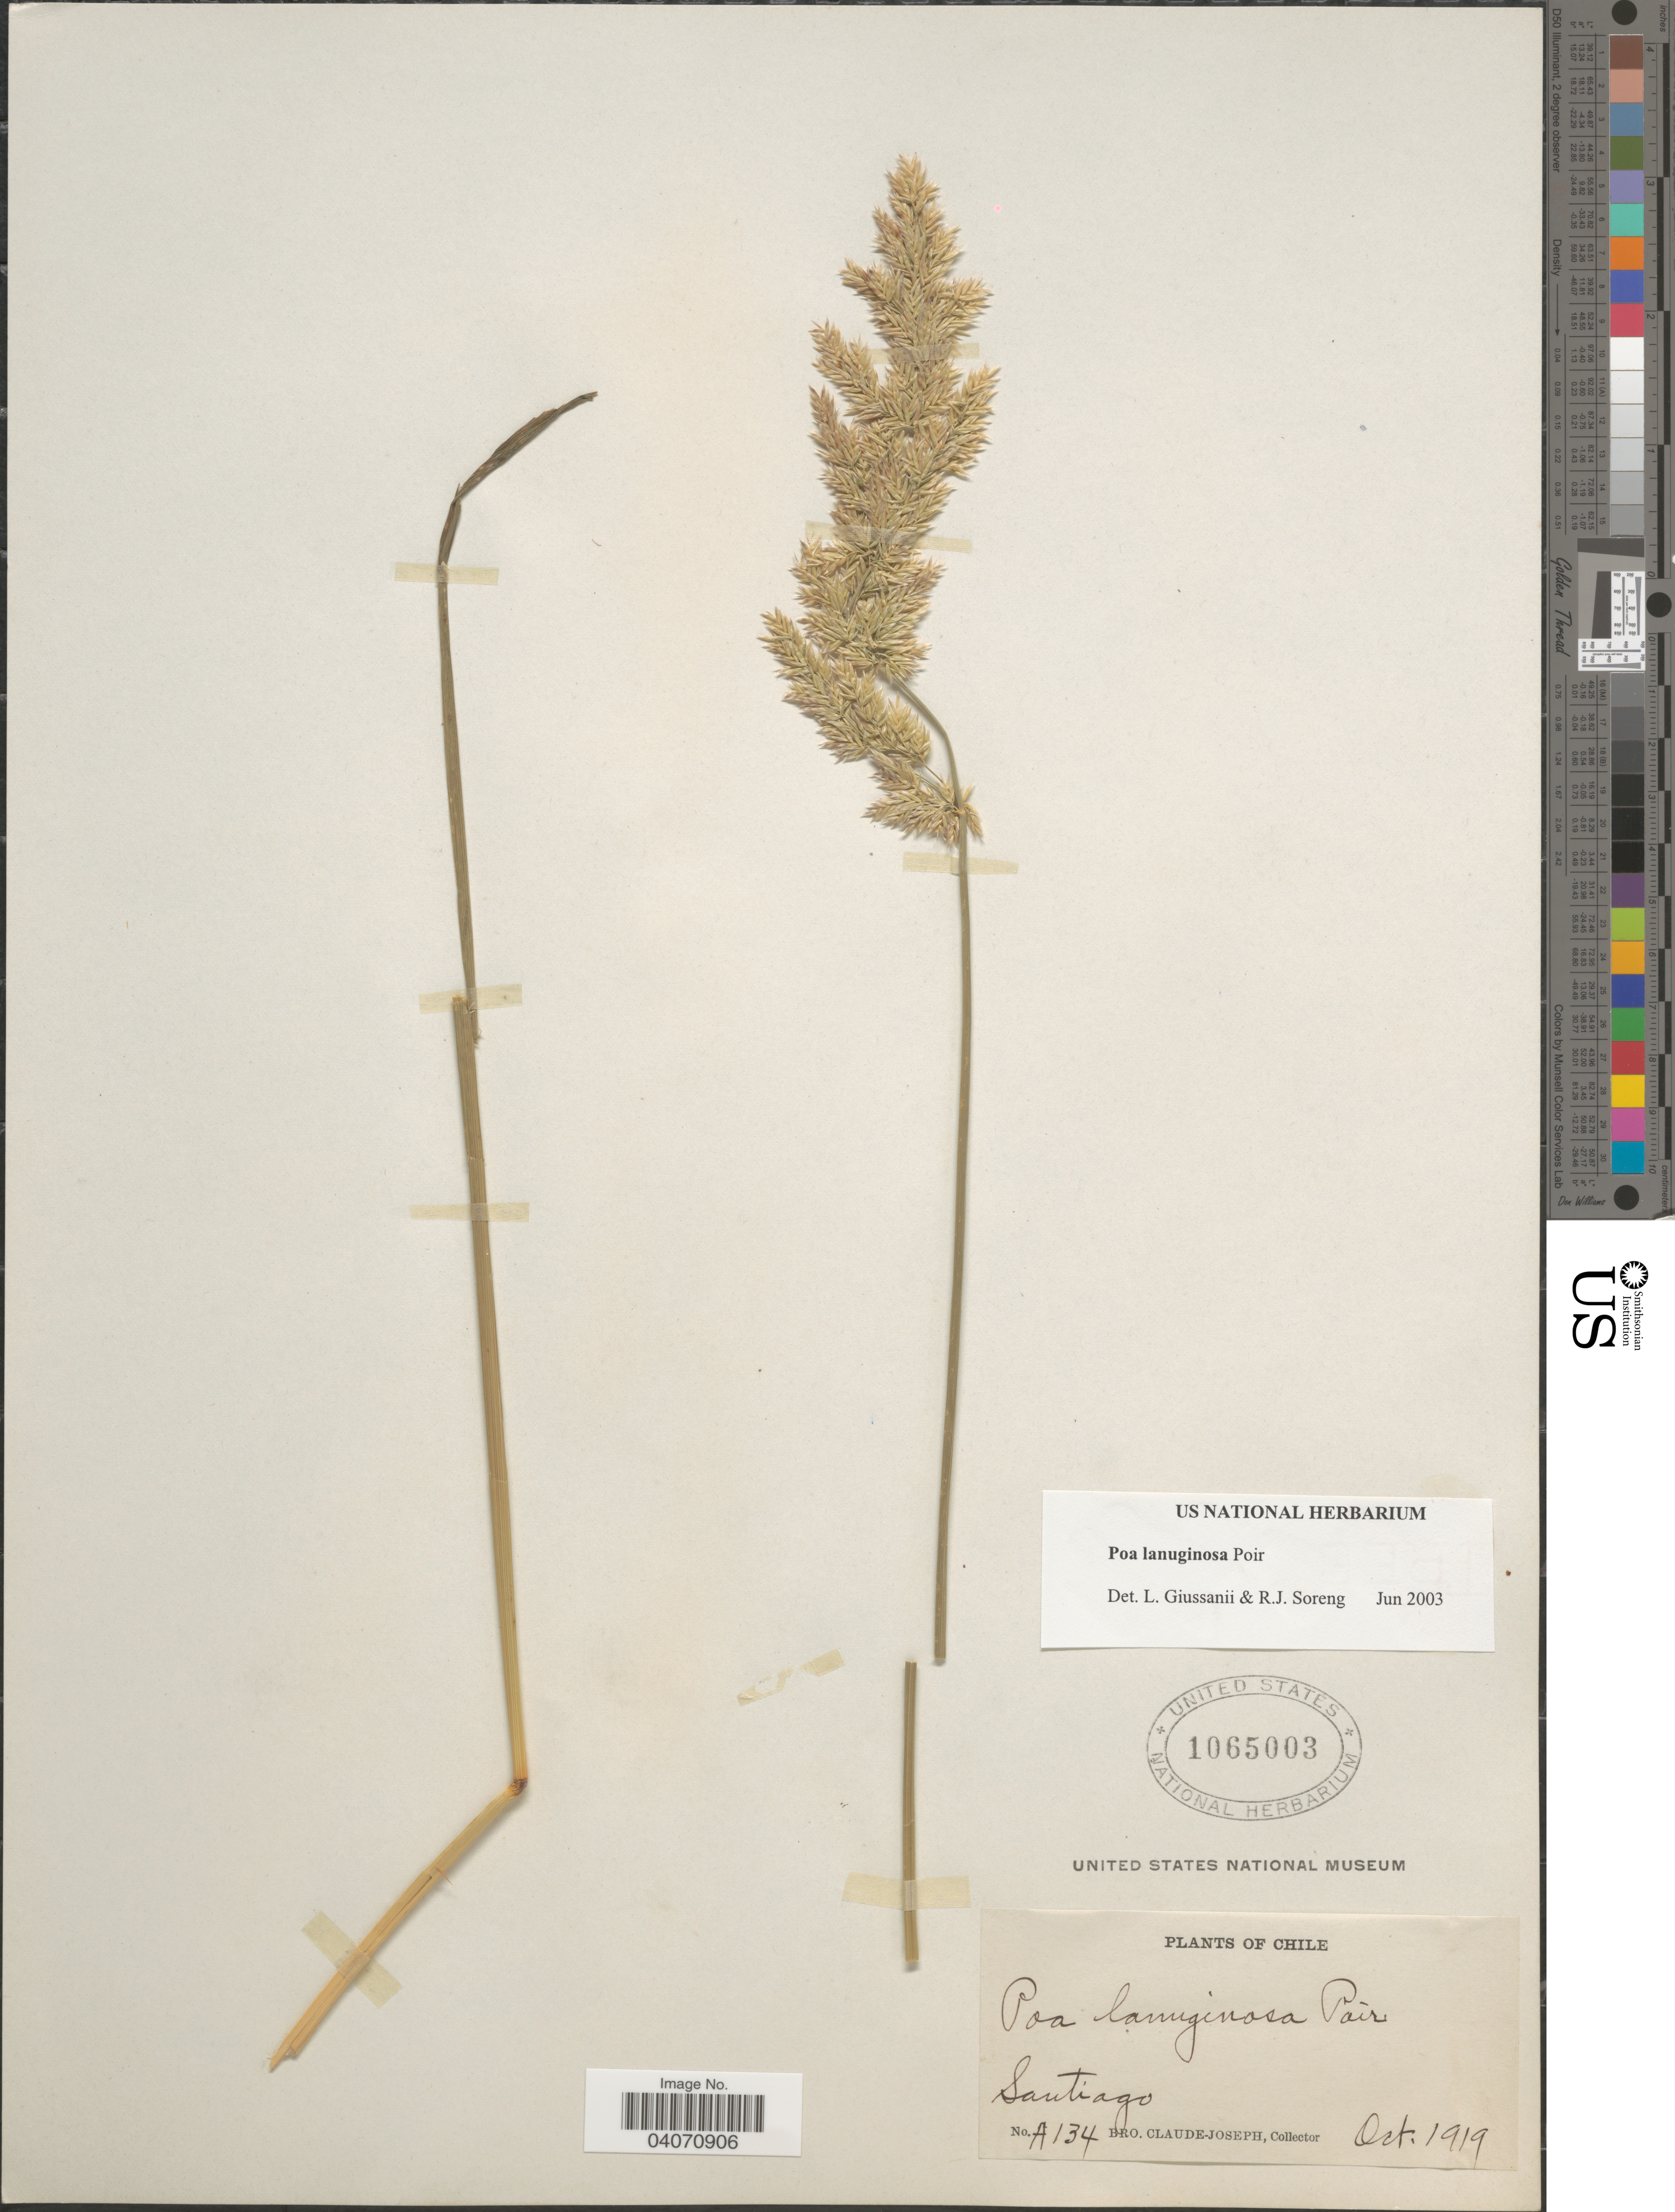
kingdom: Plantae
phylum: Tracheophyta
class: Liliopsida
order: Poales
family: Poaceae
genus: Poa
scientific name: Poa lanuginosa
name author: Poir.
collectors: Bro. Claude-Joseph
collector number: A134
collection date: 1919-10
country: Chile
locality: Santiago.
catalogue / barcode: US 1065003